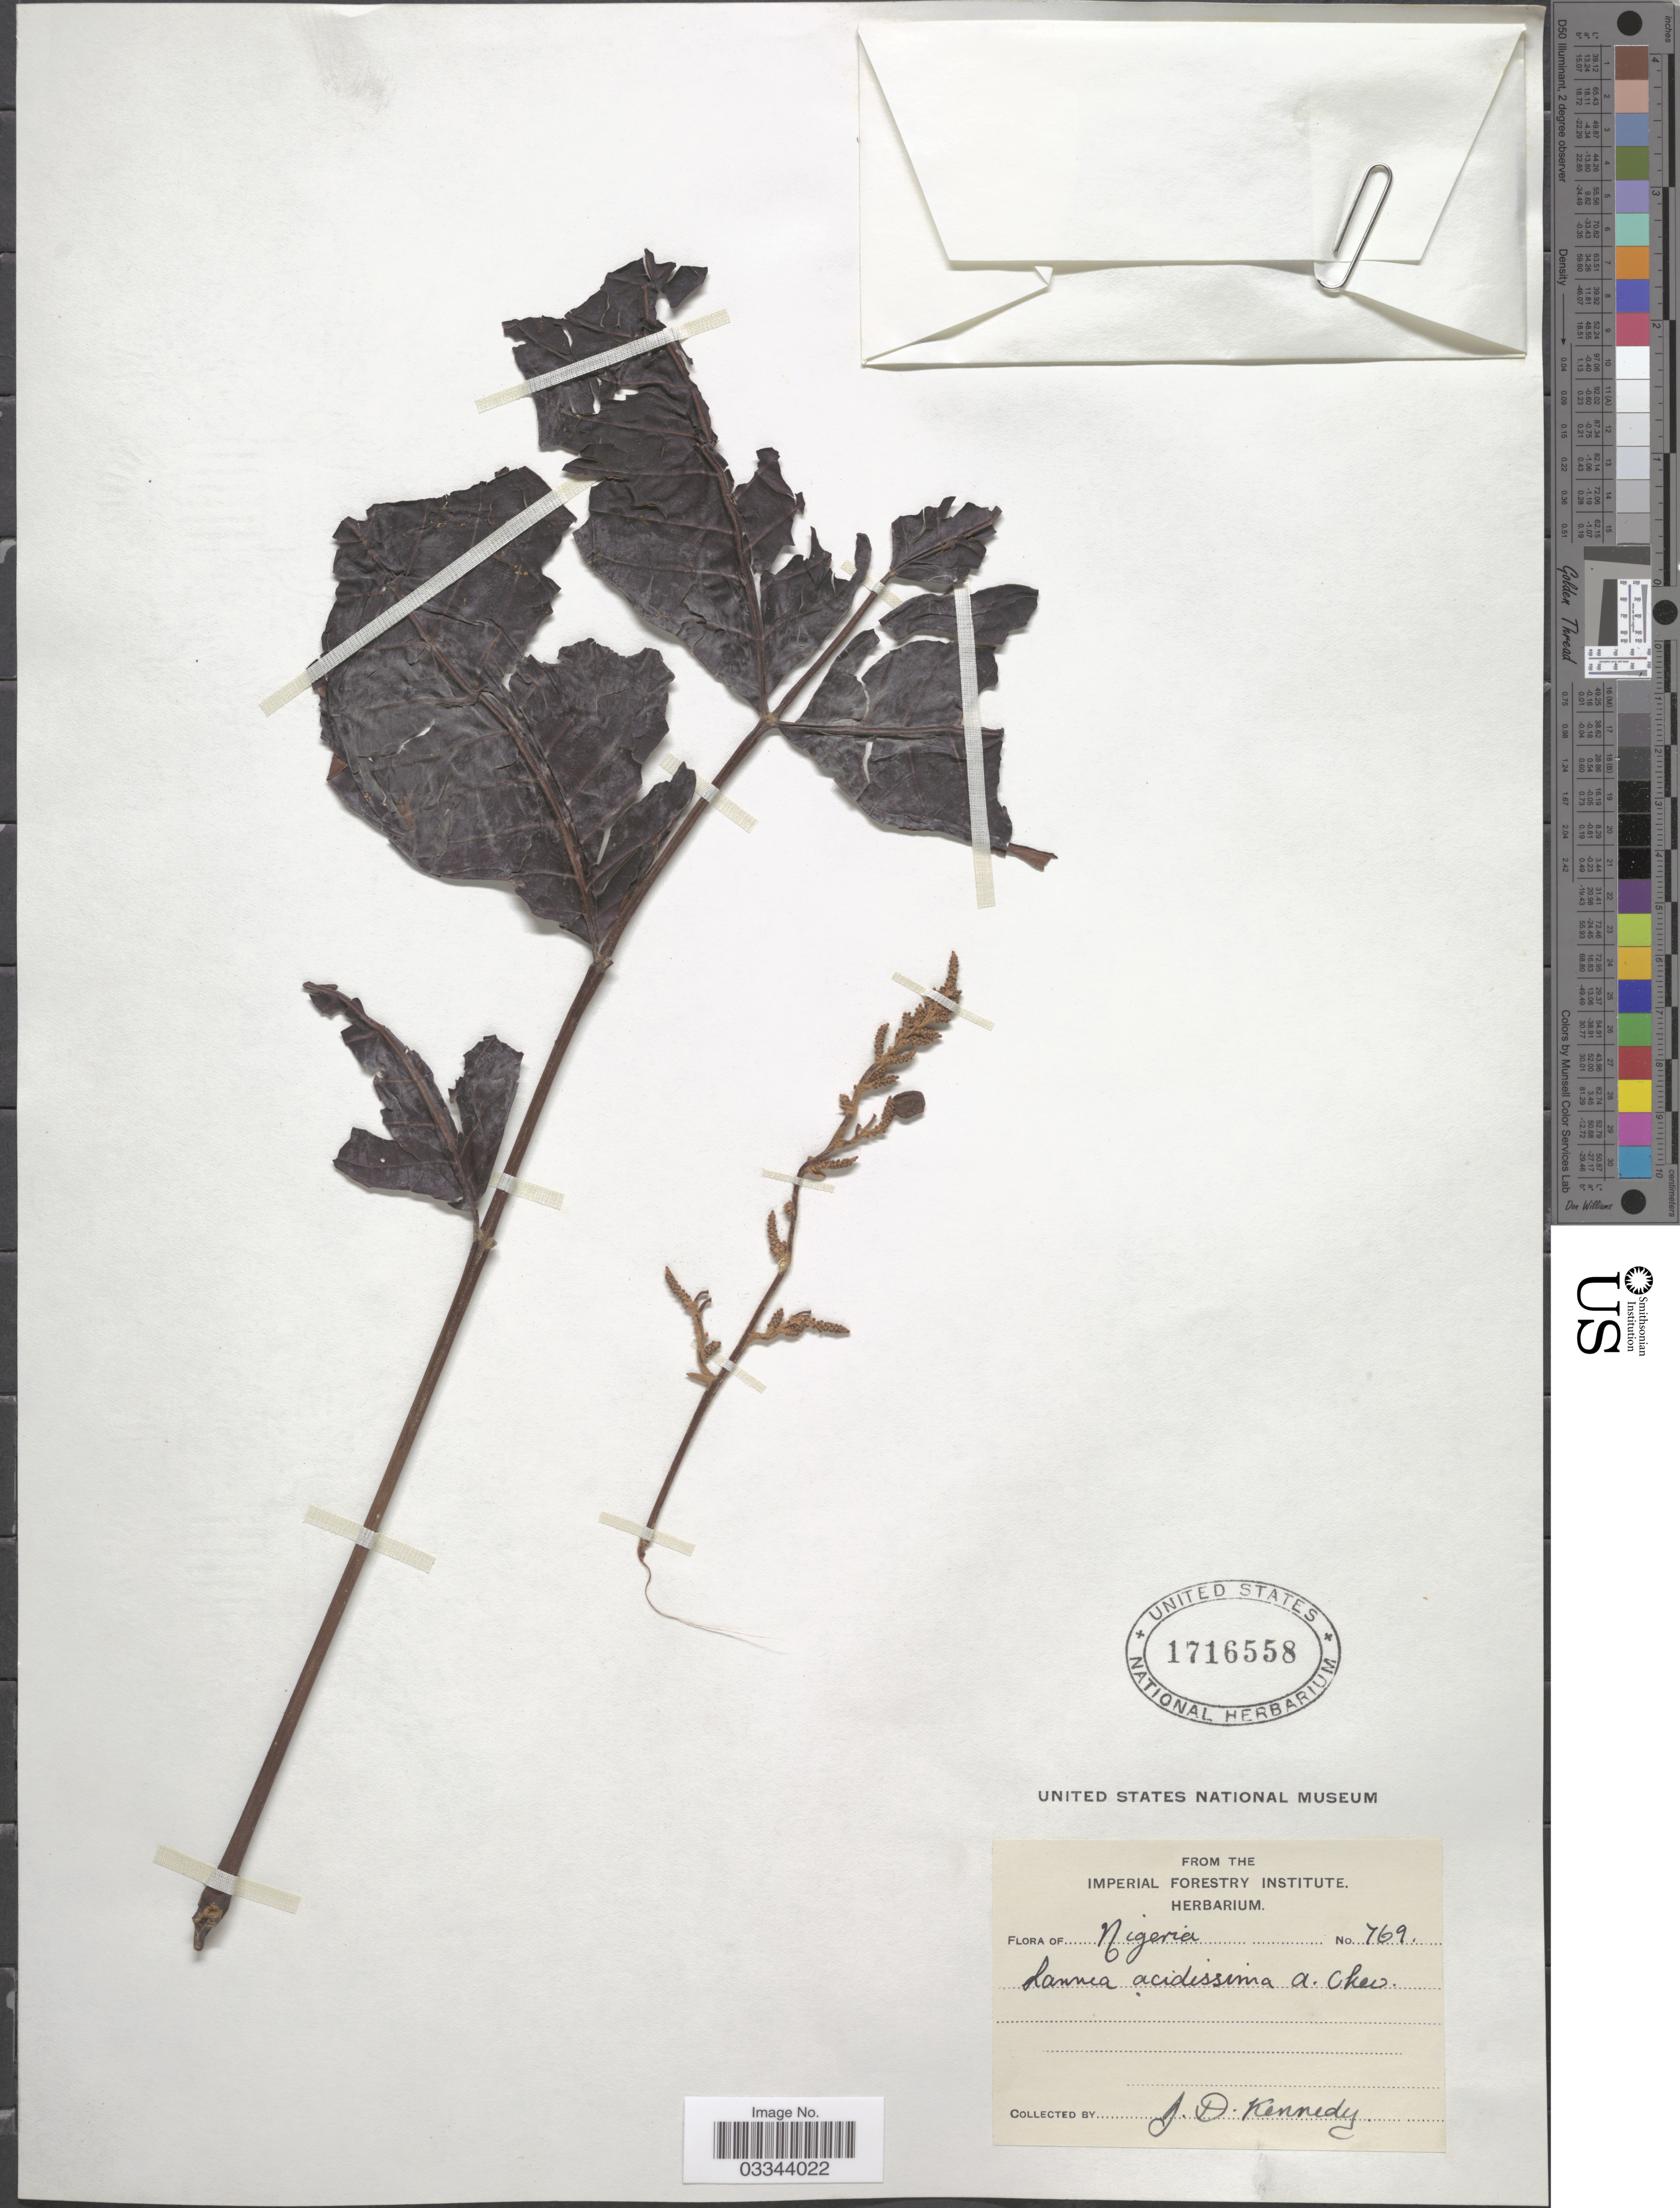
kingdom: Plantae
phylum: Tracheophyta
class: Magnoliopsida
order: Sapindales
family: Anacardiaceae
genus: Lannea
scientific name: Lannea acidissima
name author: A. Chev.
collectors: J. D. Kennedy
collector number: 769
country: Nigeria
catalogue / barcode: US 1716558